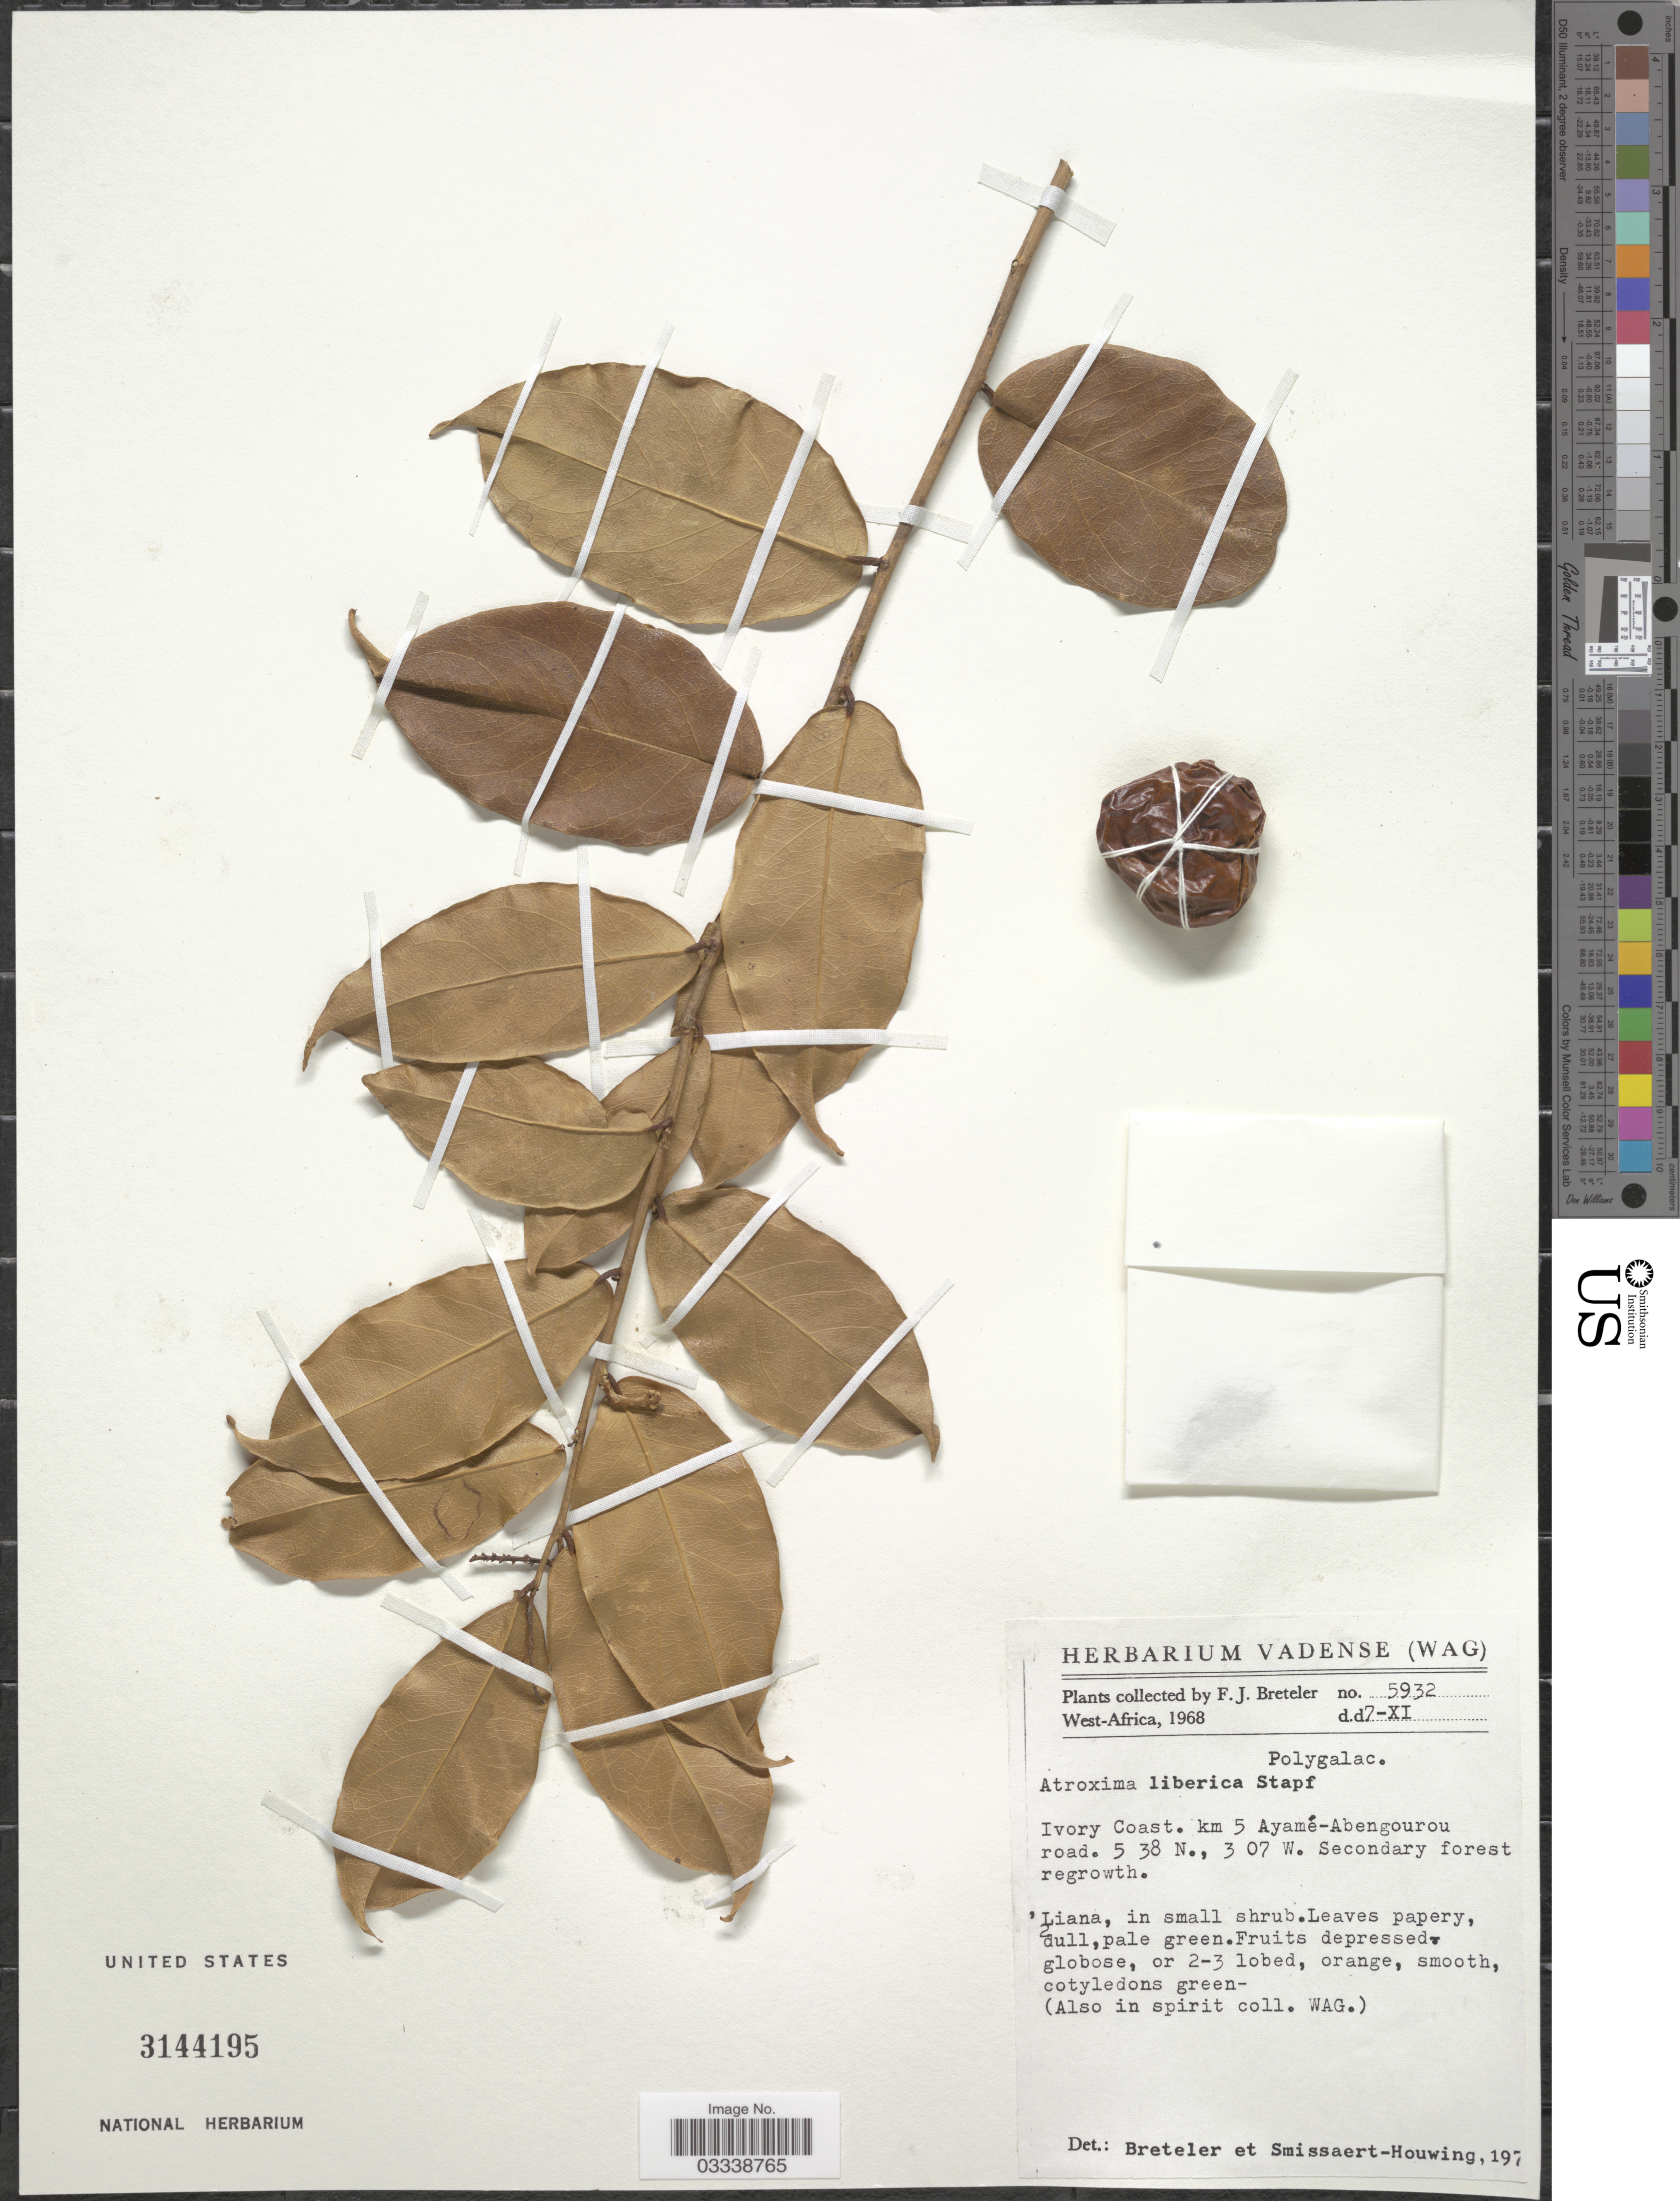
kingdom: Plantae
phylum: Tracheophyta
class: Magnoliopsida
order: Fabales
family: Polygalaceae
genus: Atroxima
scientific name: Atroxima liberica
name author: Stapf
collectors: F. J. Breteler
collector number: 5932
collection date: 1968-11-07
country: Ivory Coast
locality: Km 5 Ayamé-Abengourou road.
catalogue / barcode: US 3144195